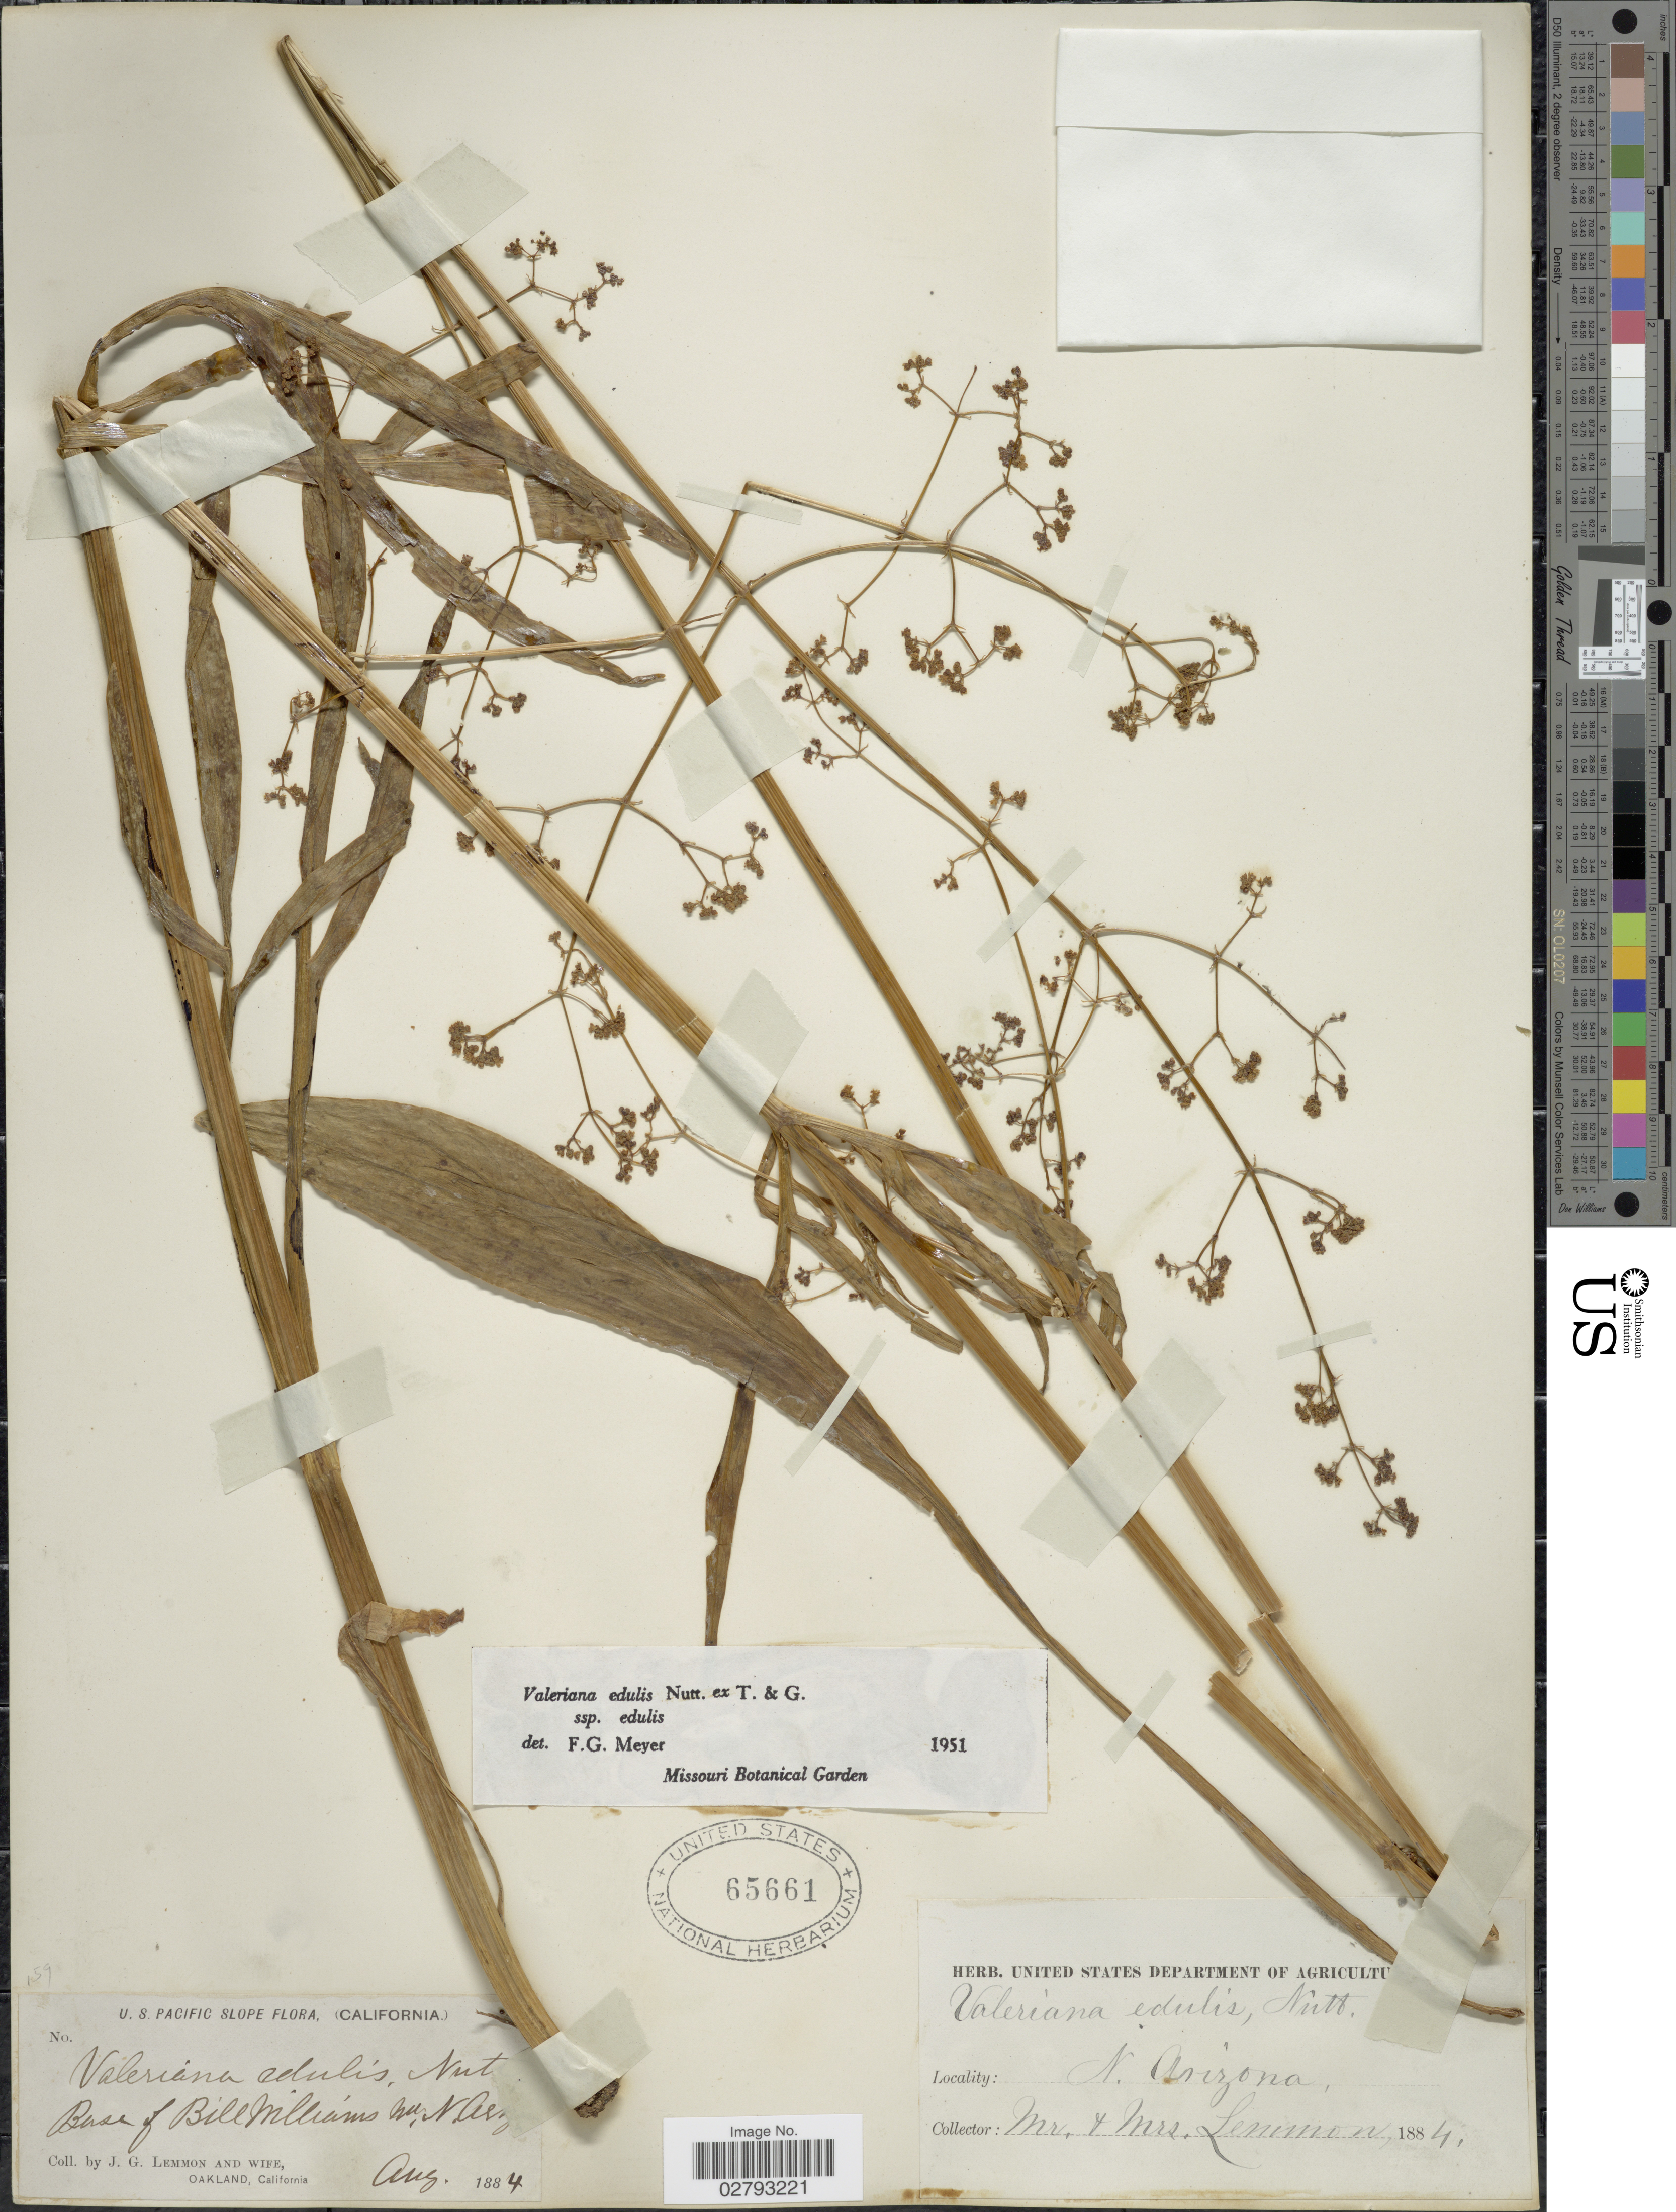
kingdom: Plantae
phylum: Tracheophyta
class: Magnoliopsida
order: Dipsacales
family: Caprifoliaceae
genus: Valeriana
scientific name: Valeriana edulis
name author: Nutt.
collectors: J. Lemmon & Mrs. J. G. Lemmon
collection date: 1884-08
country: United States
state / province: Arizona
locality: U.S. Pacific Slope, Base of Bill Williams Mts., N. Arizona.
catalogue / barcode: US 65661